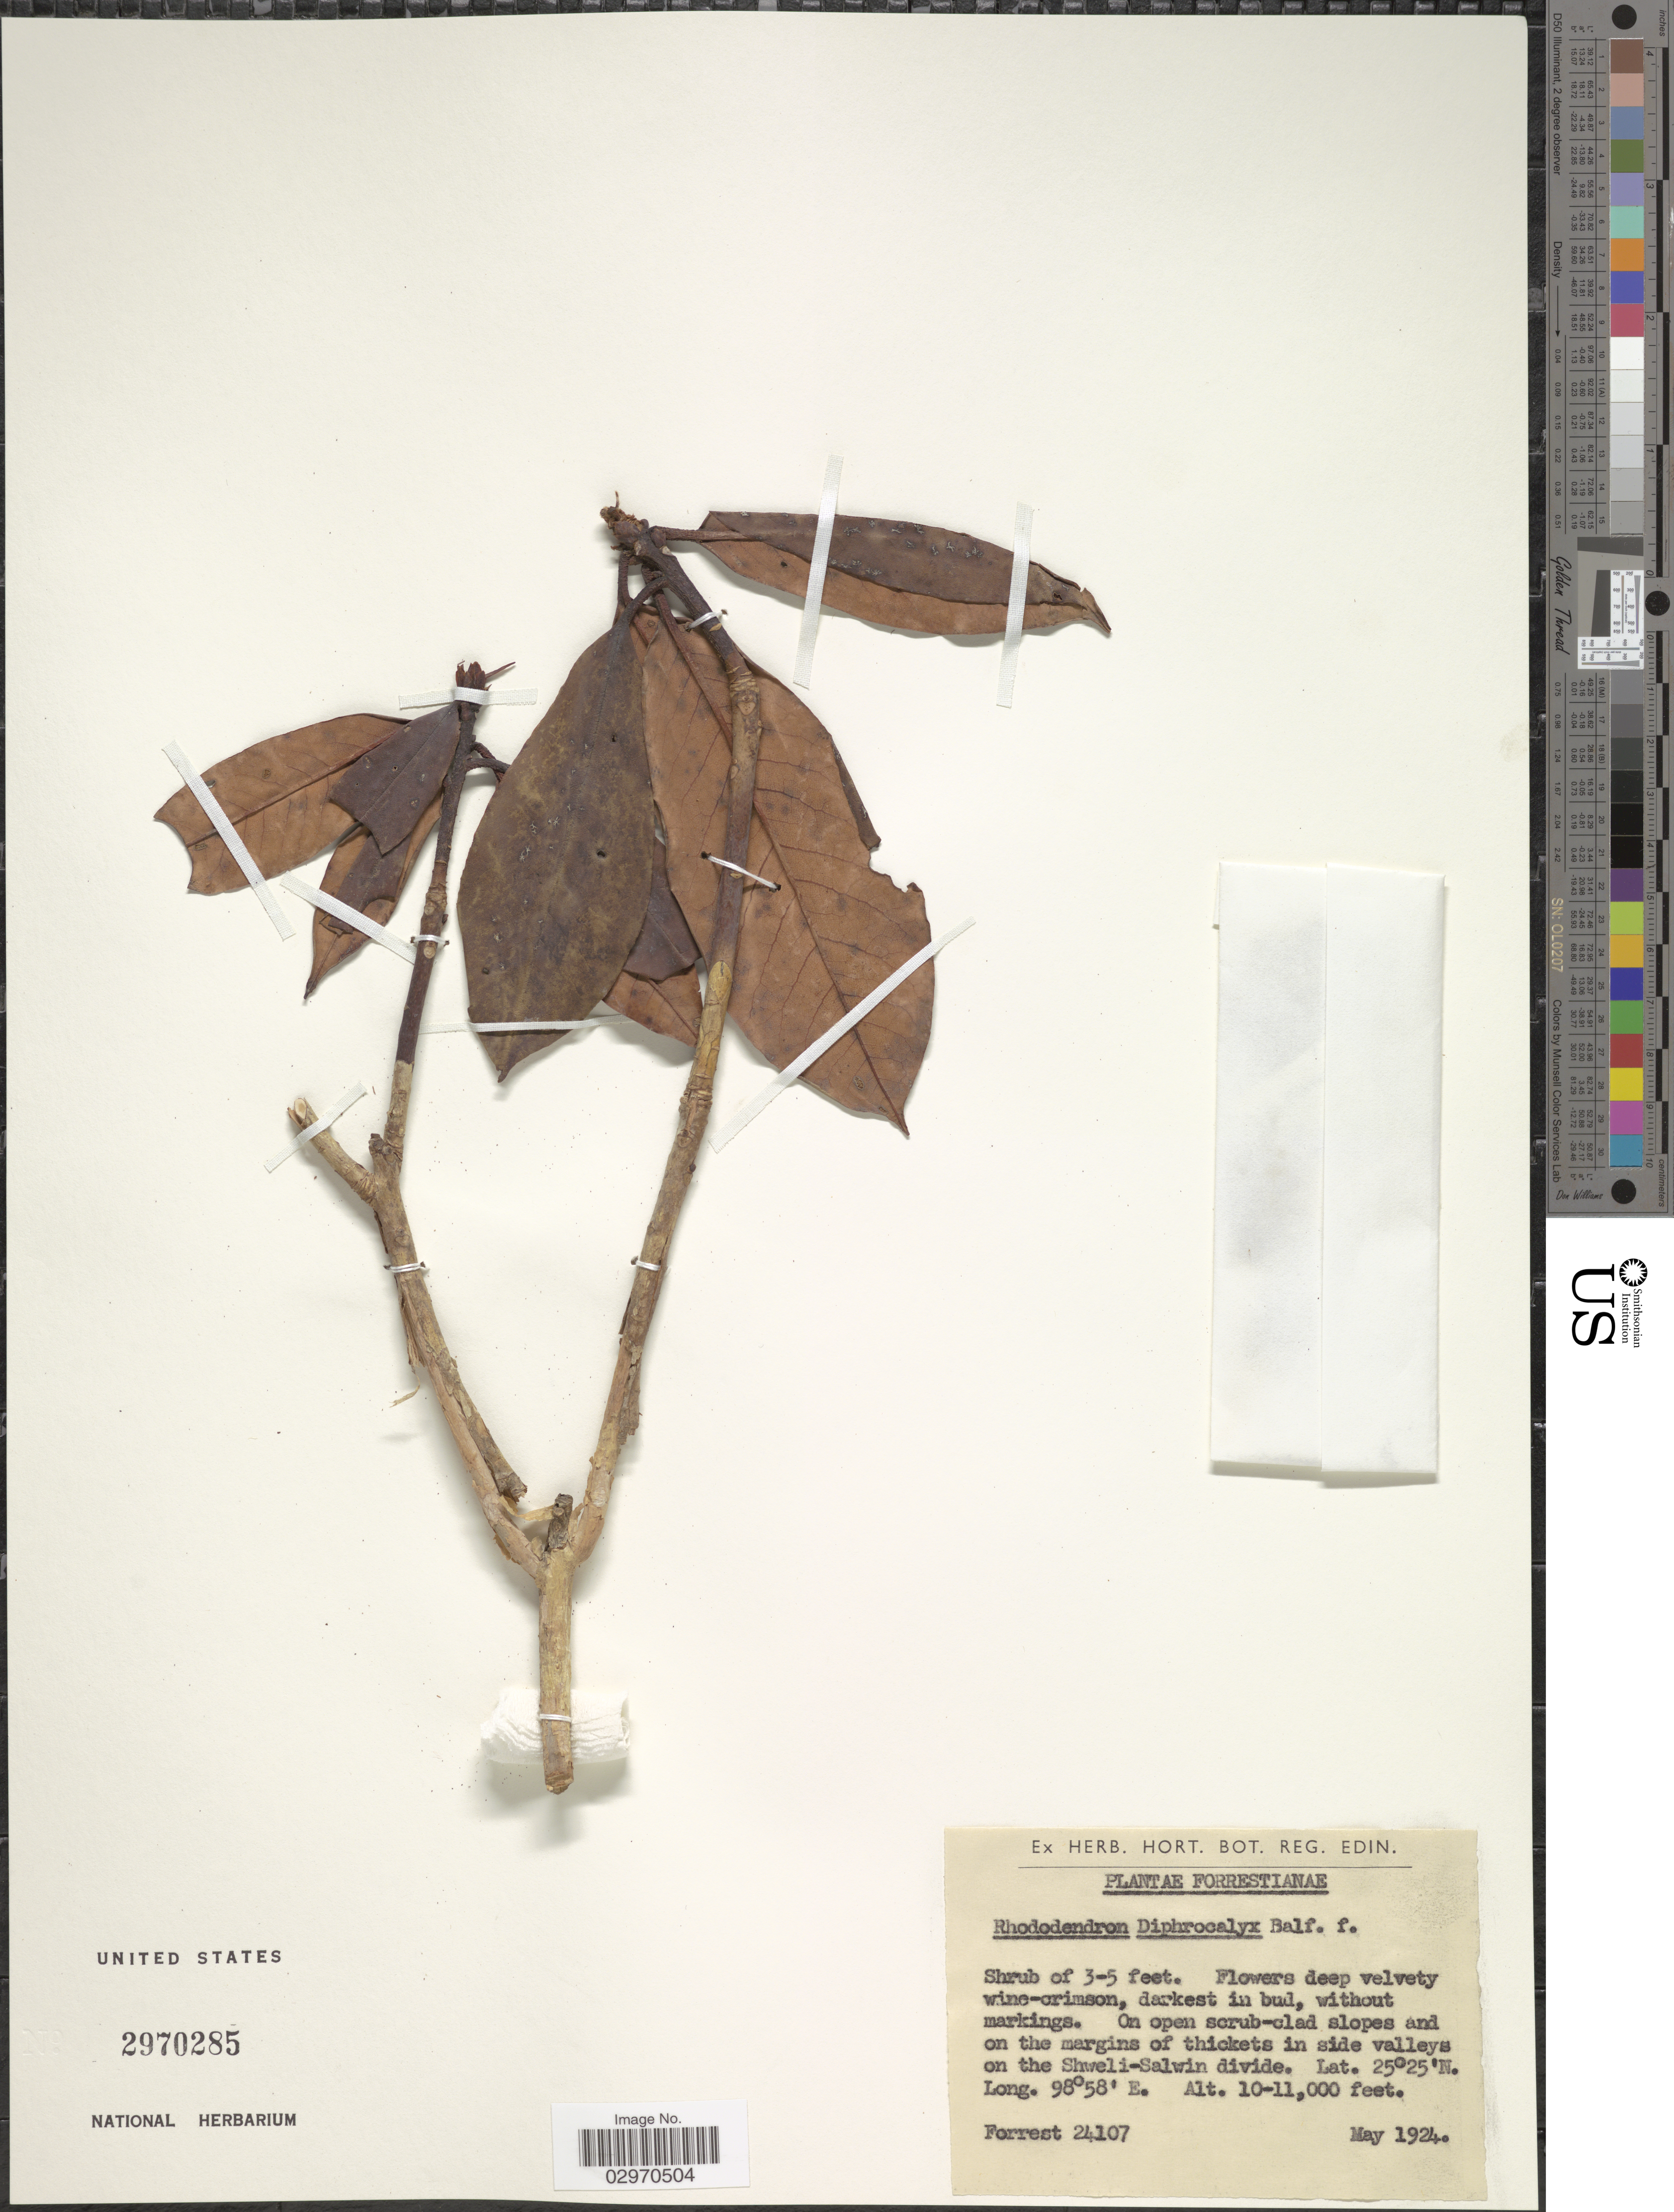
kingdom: Plantae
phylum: Tracheophyta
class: Magnoliopsida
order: Ericales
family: Ericaceae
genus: Rhododendron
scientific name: Rhododendron diphrocalyx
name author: Balf. f.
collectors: -. Forrest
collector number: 24107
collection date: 1924-05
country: China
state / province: Yunnan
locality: In side valleys on the Shweli-Salwin divide.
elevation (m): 3048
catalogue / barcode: US 2970285